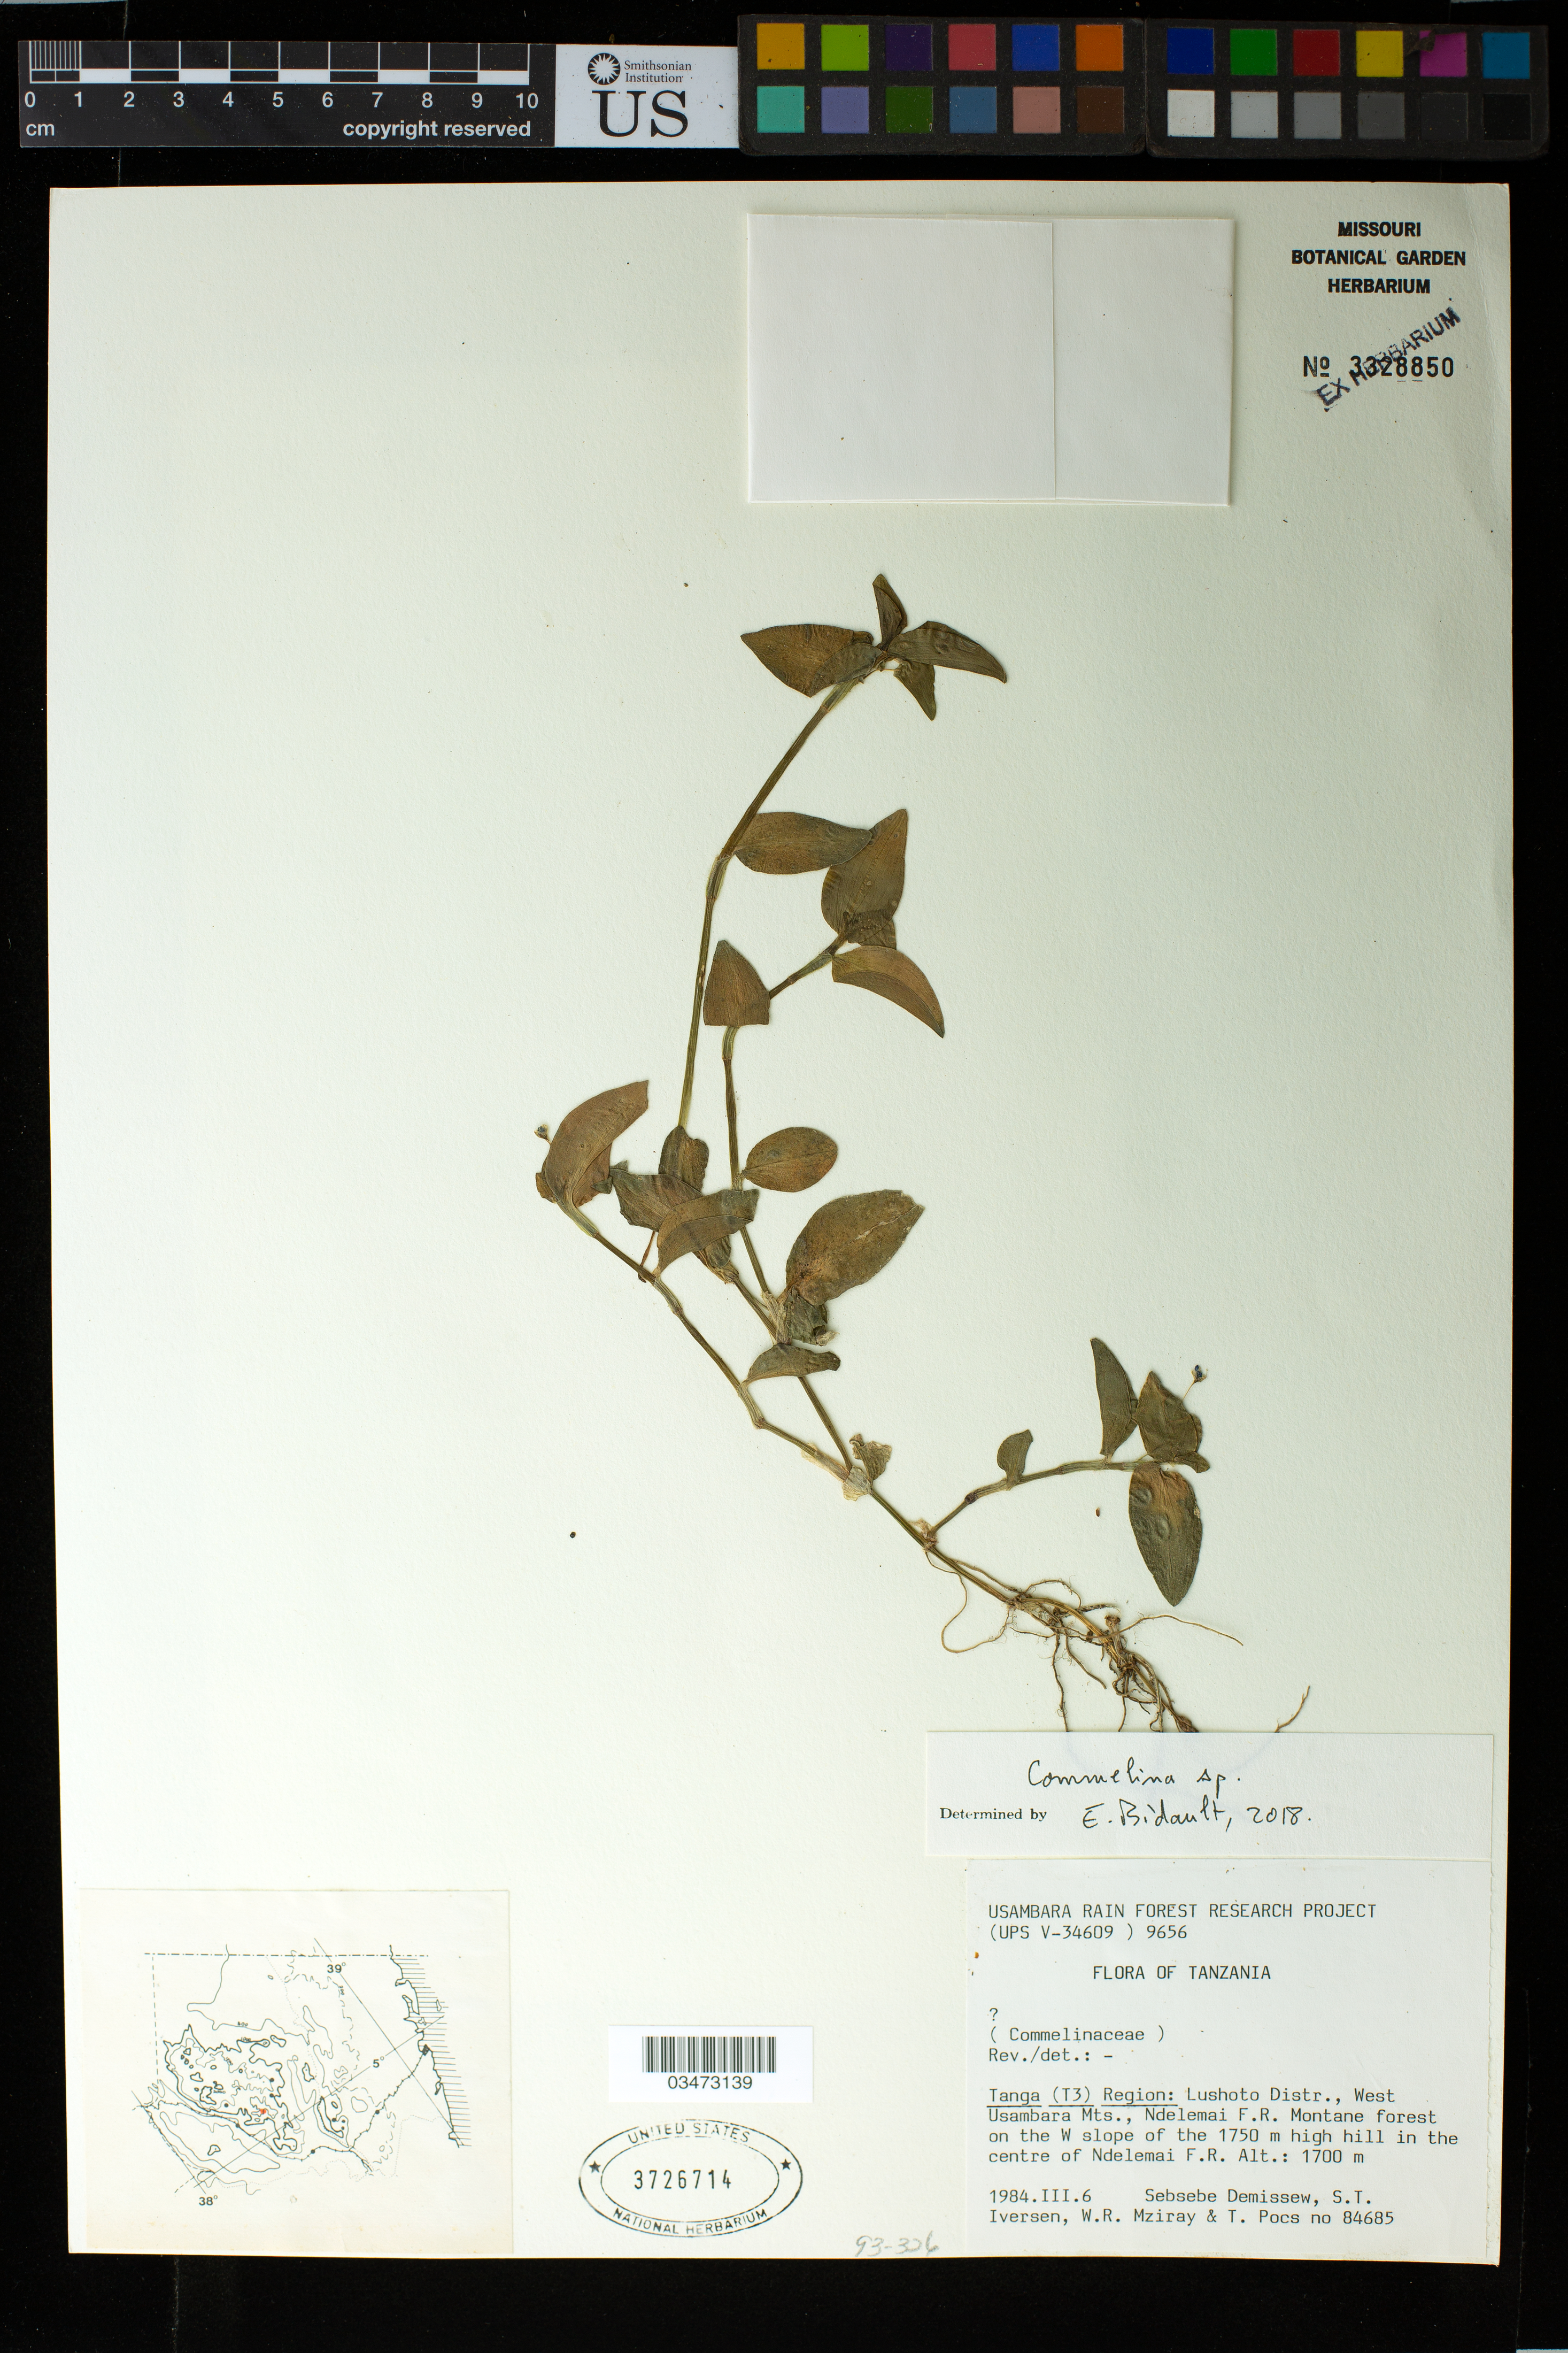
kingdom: Plantae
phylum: Tracheophyta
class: Liliopsida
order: Commelinales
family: Commelinaceae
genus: Commelina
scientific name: Commelina sp.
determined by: Bidault, Ehoarn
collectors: S. Demissew, S. Iversen, W. Mziray & T. Pocs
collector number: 84685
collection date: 1984-03-06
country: Tanzania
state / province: Tanga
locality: (T3) Region: Lushoto Distr., West Usambara Mts., Ndelemai F.R. Montane forest on the W slope of the1750 high hill in the centre of Ndelemai F.R.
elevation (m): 1700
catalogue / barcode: US 3726714